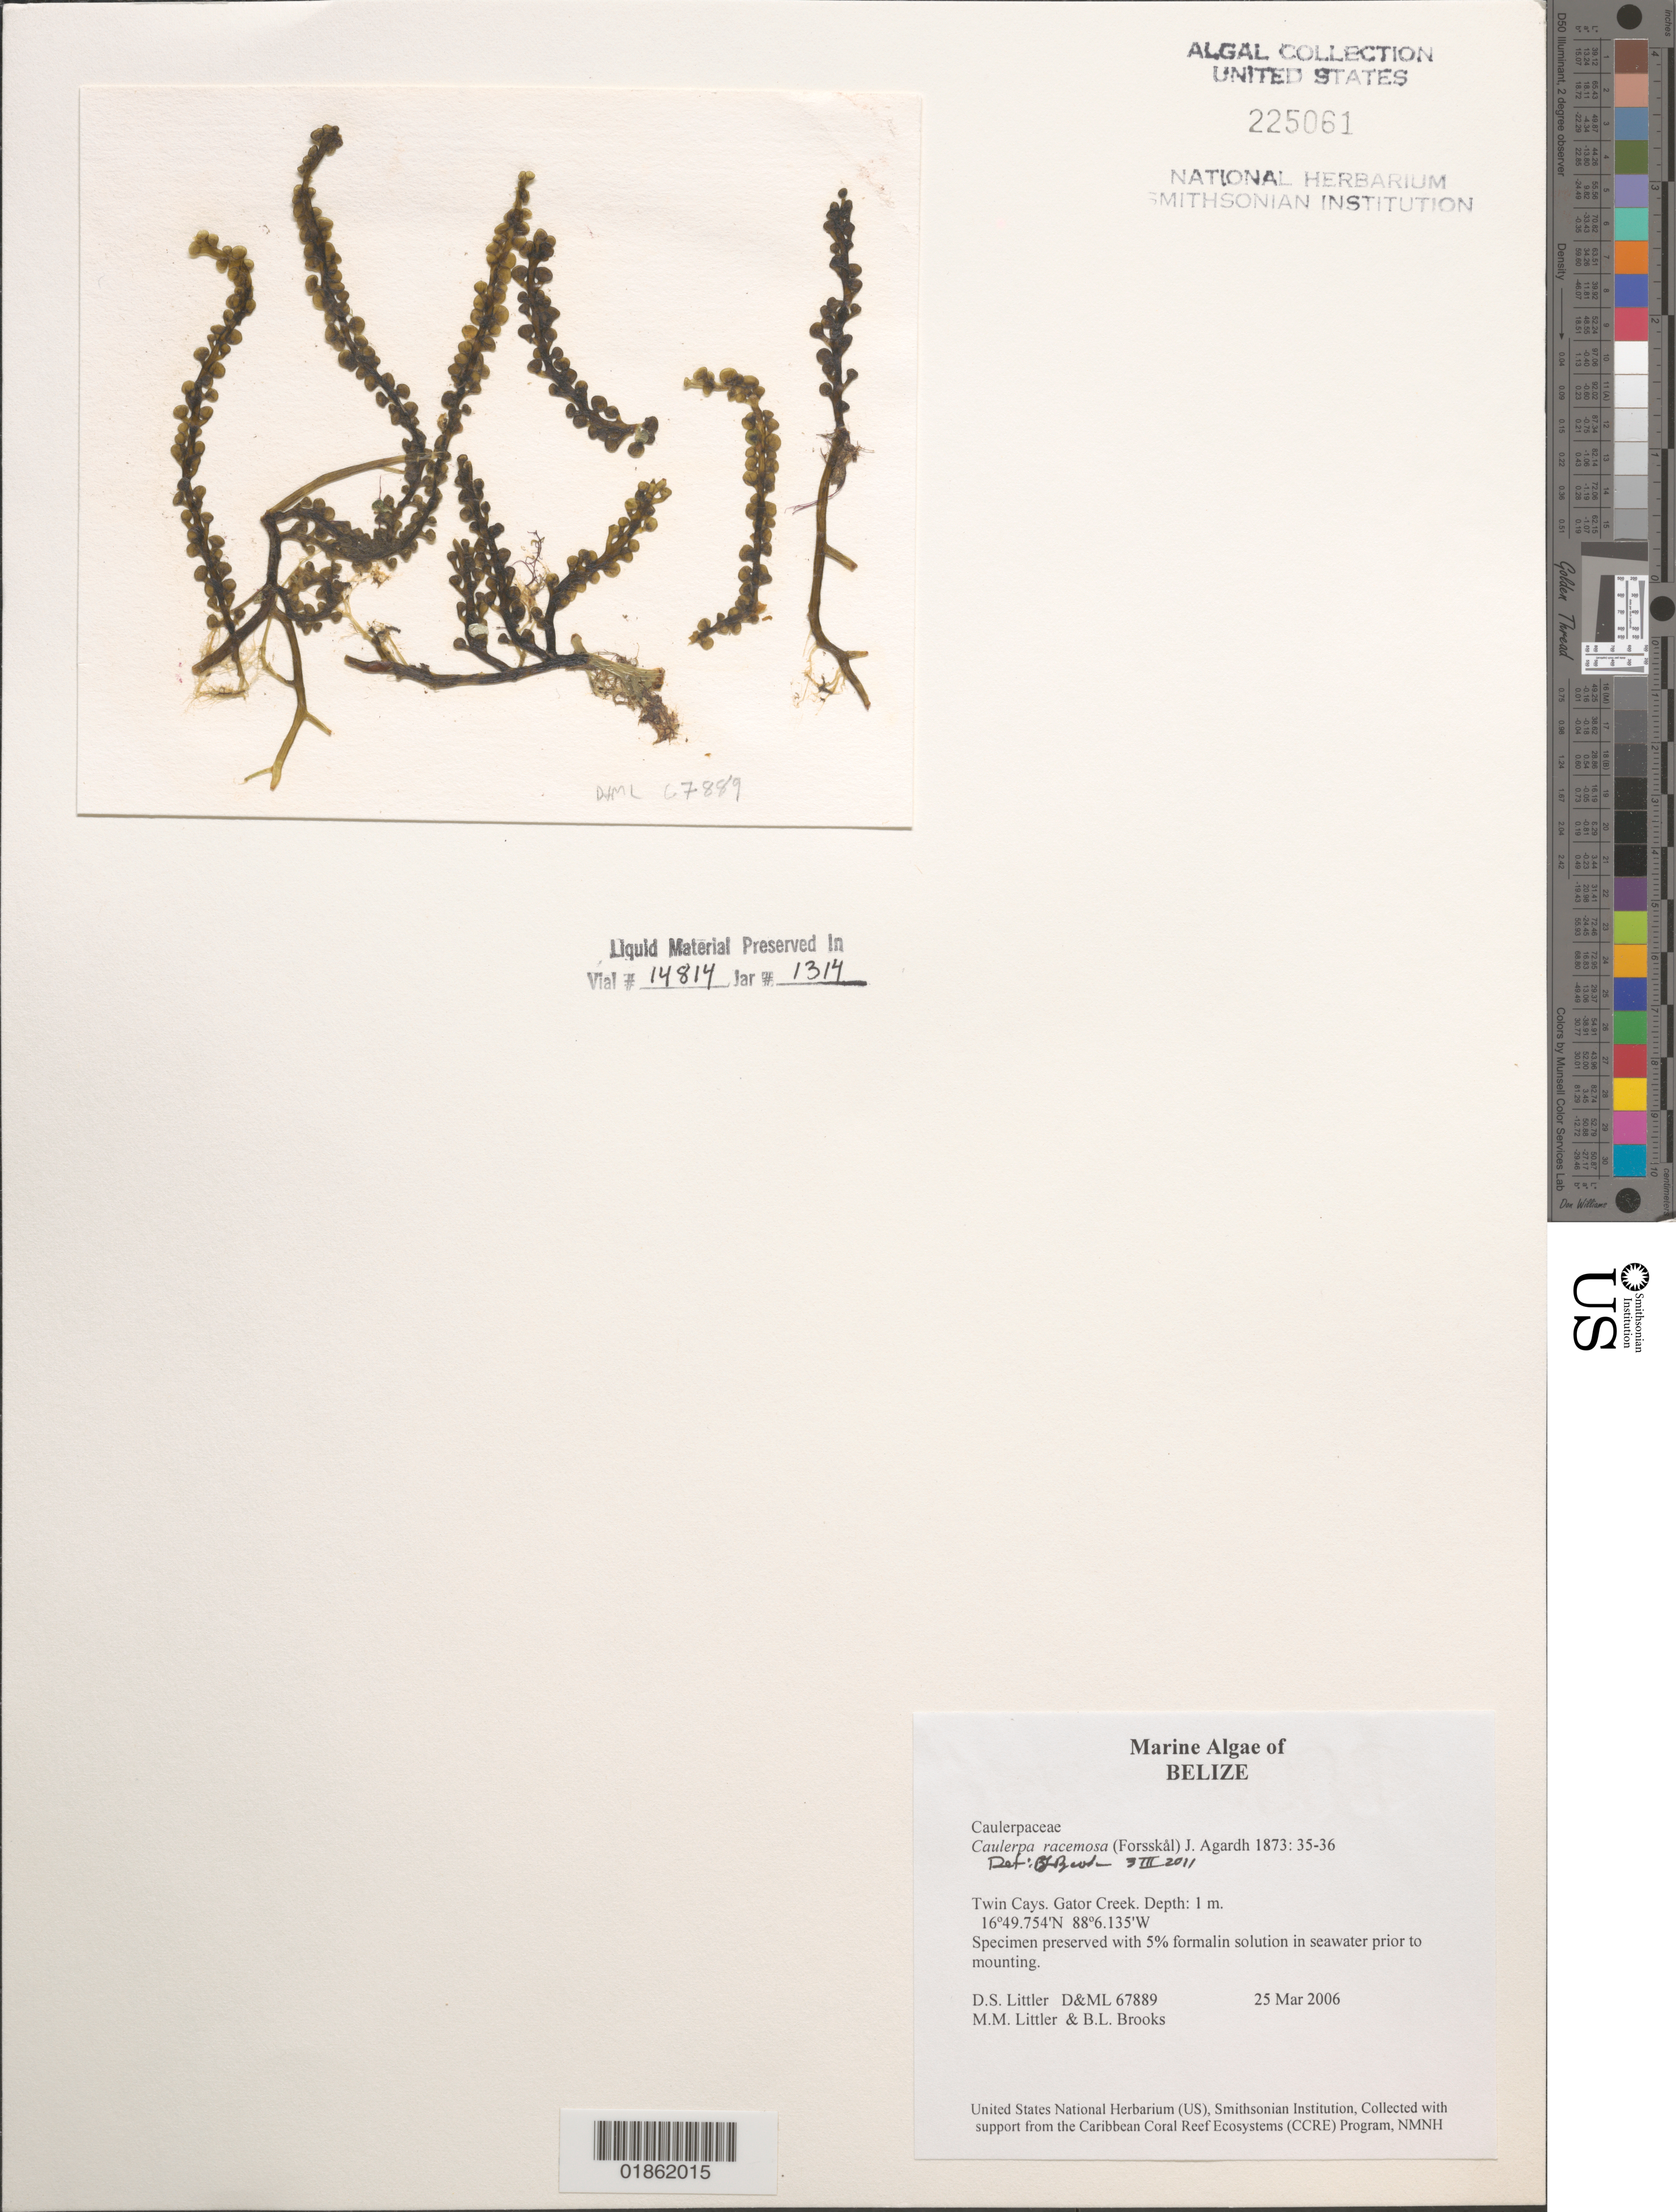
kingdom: Plantae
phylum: Chlorophyta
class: Ulvophyceae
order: Bryopsidales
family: Caulerpaceae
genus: Caulerpa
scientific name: Caulerpa racemosa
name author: (Forssk.) J. Agardh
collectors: M. M. Littler, D. S. Littler & B. Brooks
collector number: D&ML 67889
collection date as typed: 25 Mar 2006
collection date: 2006-03-25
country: Belize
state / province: Stann Creek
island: Twin Cays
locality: Grouper Gardens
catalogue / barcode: US 225061